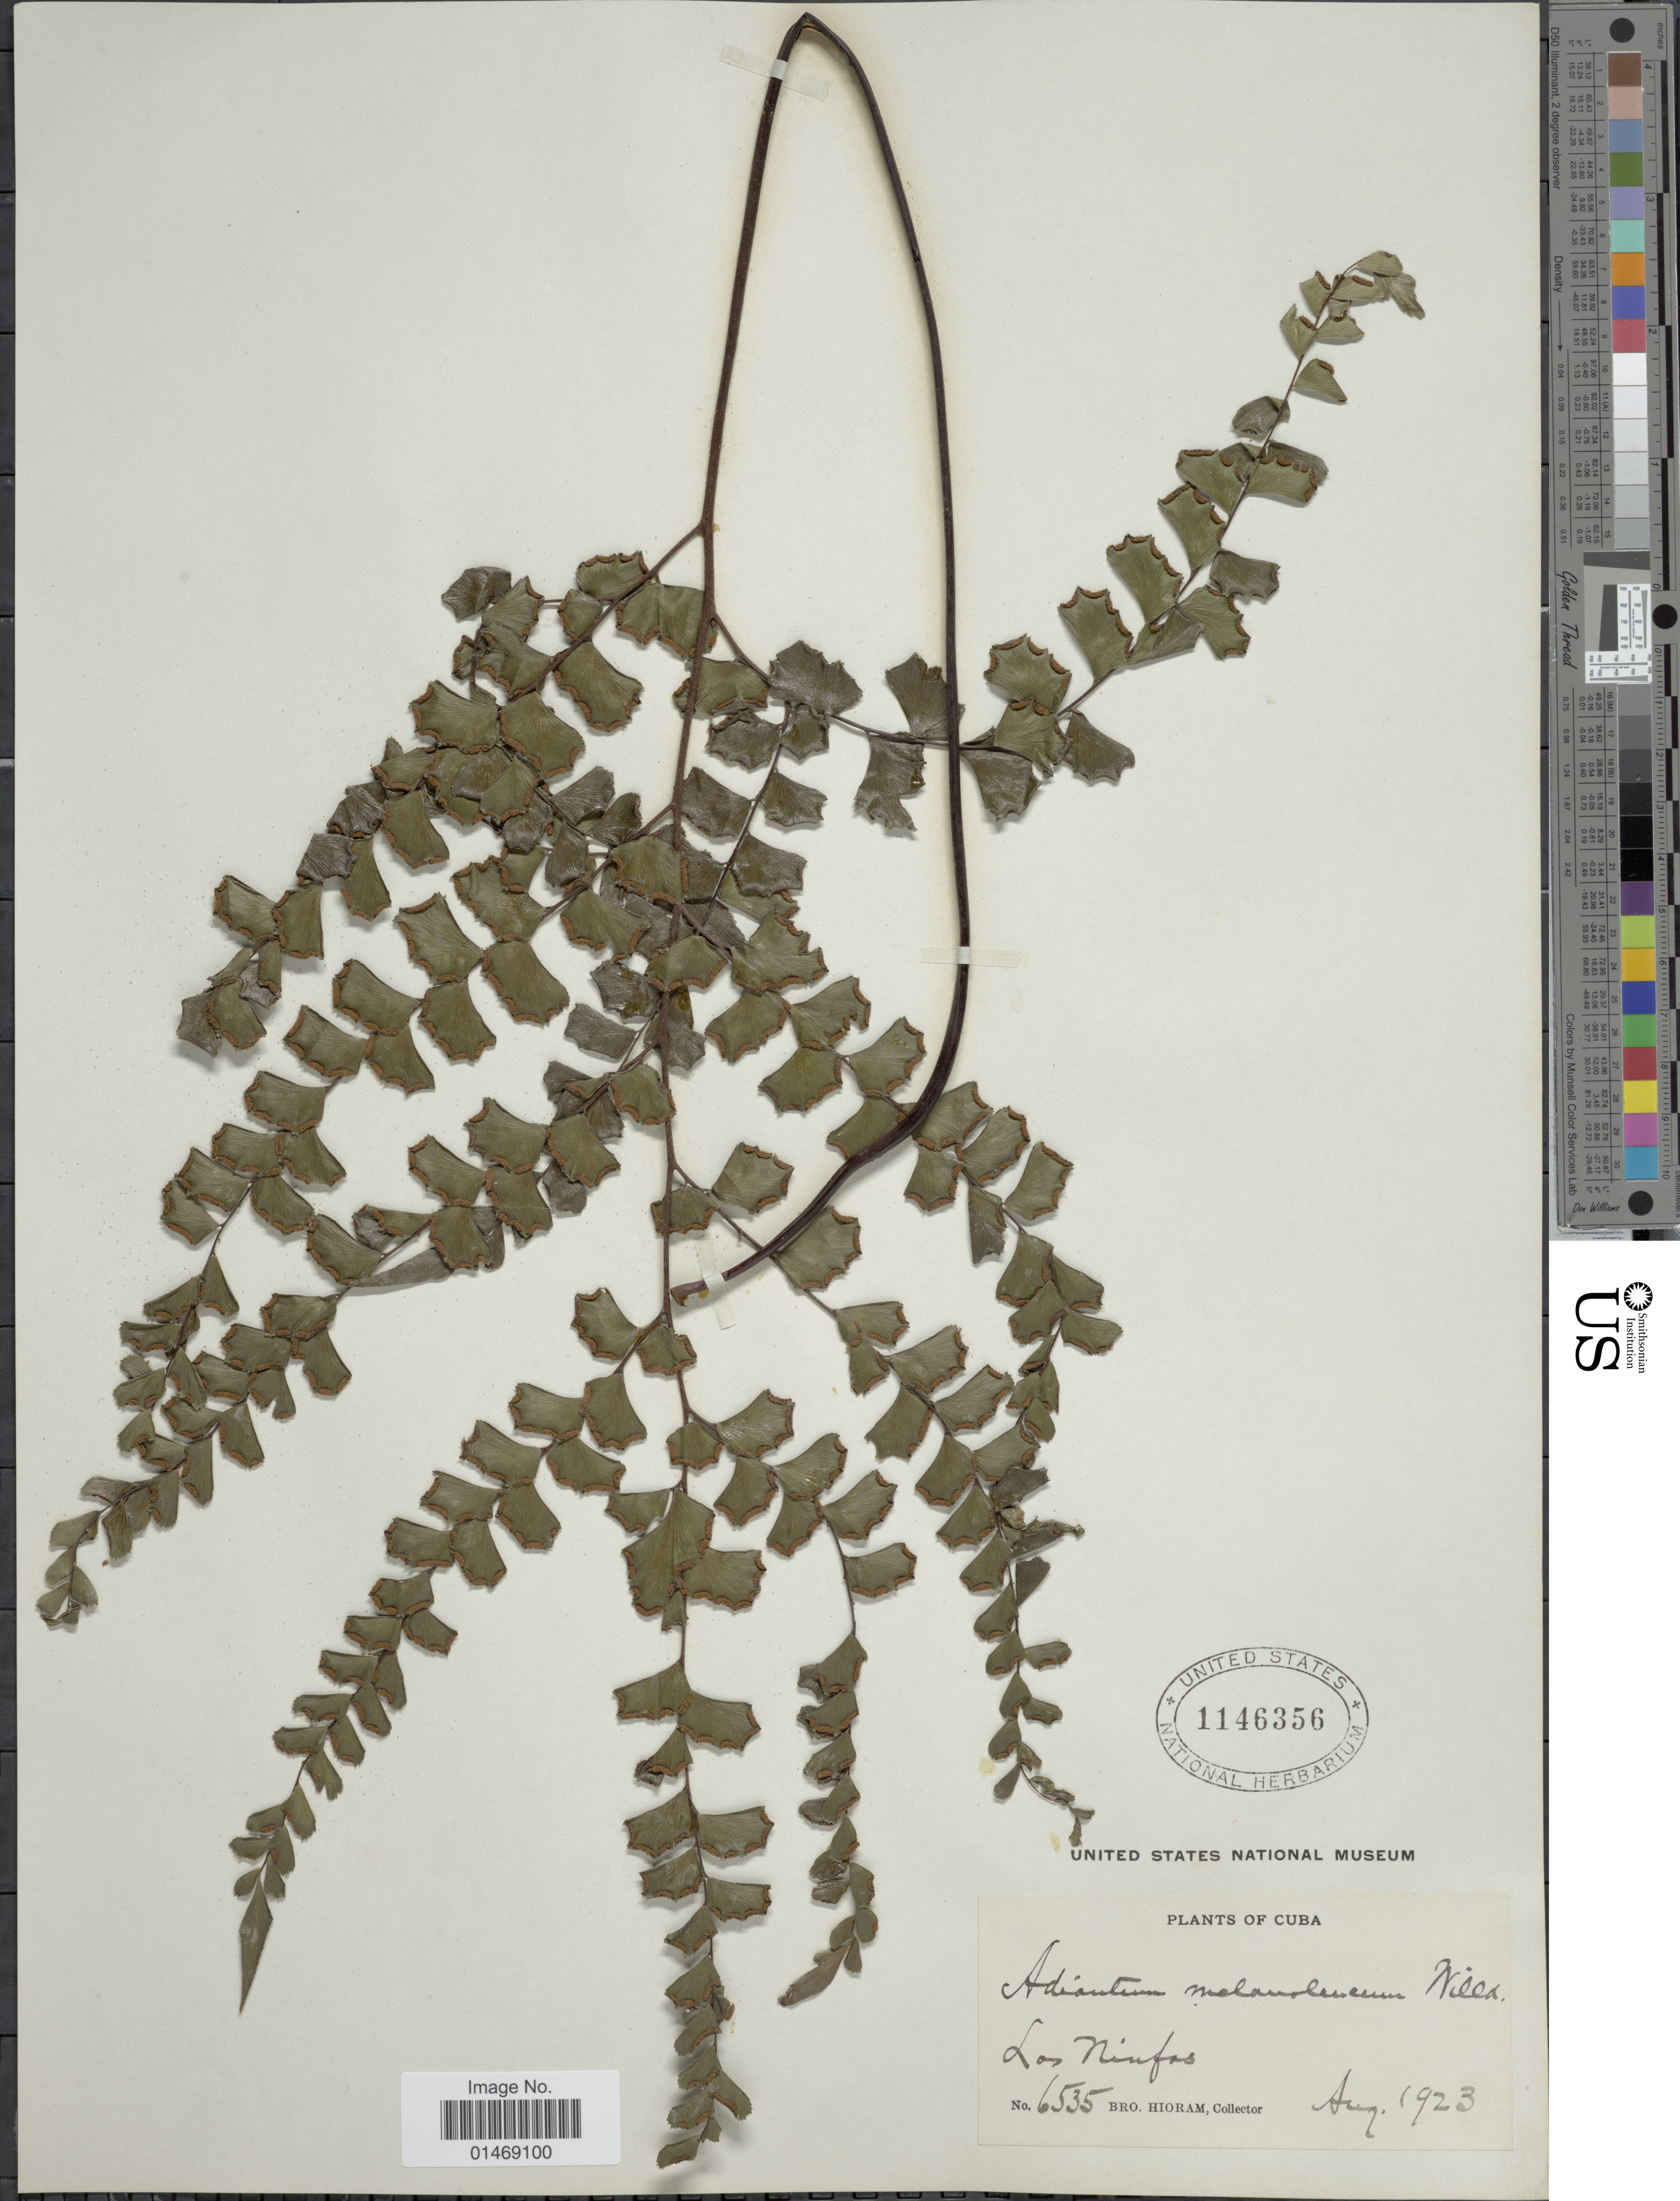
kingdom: Plantae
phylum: Tracheophyta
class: Polypodiopsida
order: Polypodiales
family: Pteridaceae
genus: Adiantum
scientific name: Adiantum melanoleucum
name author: Willd.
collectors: Bro. Hioram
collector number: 6535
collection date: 1923-08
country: Cuba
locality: Las Ninfas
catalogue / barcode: US 1146356